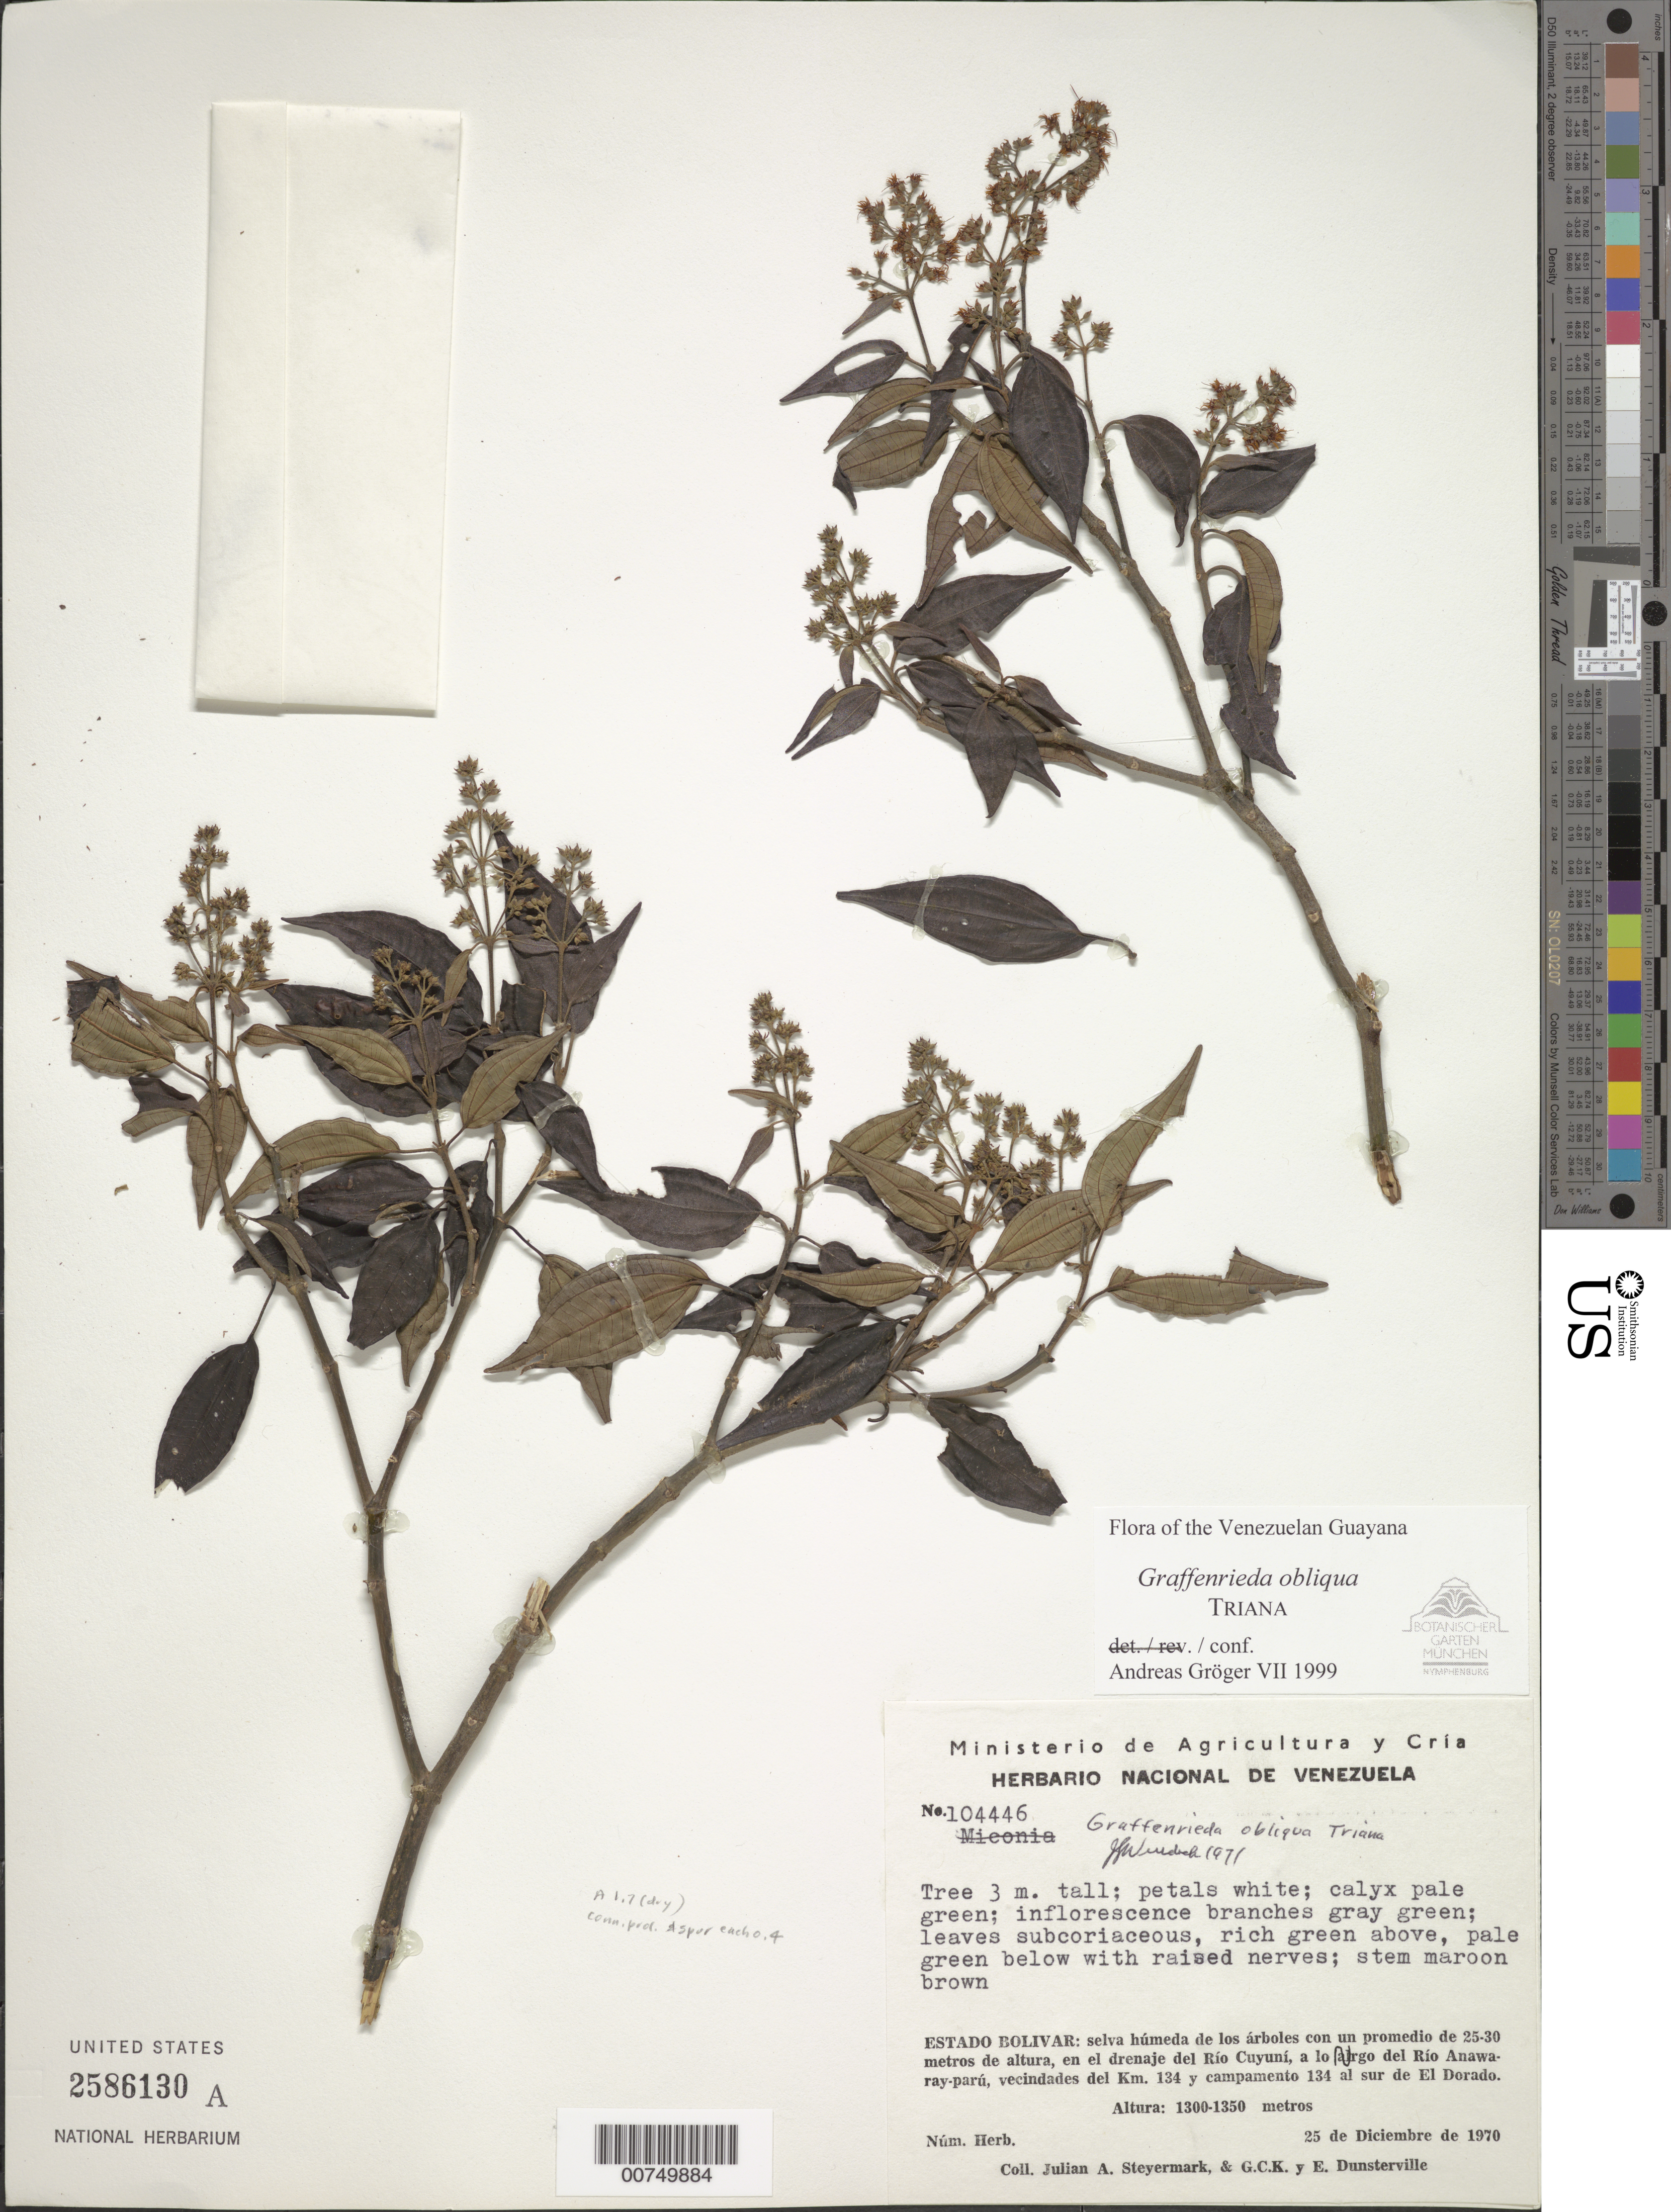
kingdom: Plantae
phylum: Tracheophyta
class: Magnoliopsida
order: Myrtales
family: Melastomataceae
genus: Graffenrieda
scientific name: Graffenrieda obliqua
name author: Triana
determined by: Gröger, A.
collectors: J. Steyermark, G. C. K. Dunsterville & E. Dunsterville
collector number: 104446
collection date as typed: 25-Dec-70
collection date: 1970-12-25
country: Venezuela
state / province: Bolívar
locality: Río Cuyuni drainage, along Río Anawaray-parú, vicinity of km. 134 and camp 134 S of El Dorado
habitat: Wet forest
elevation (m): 1300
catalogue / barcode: US 2586130A